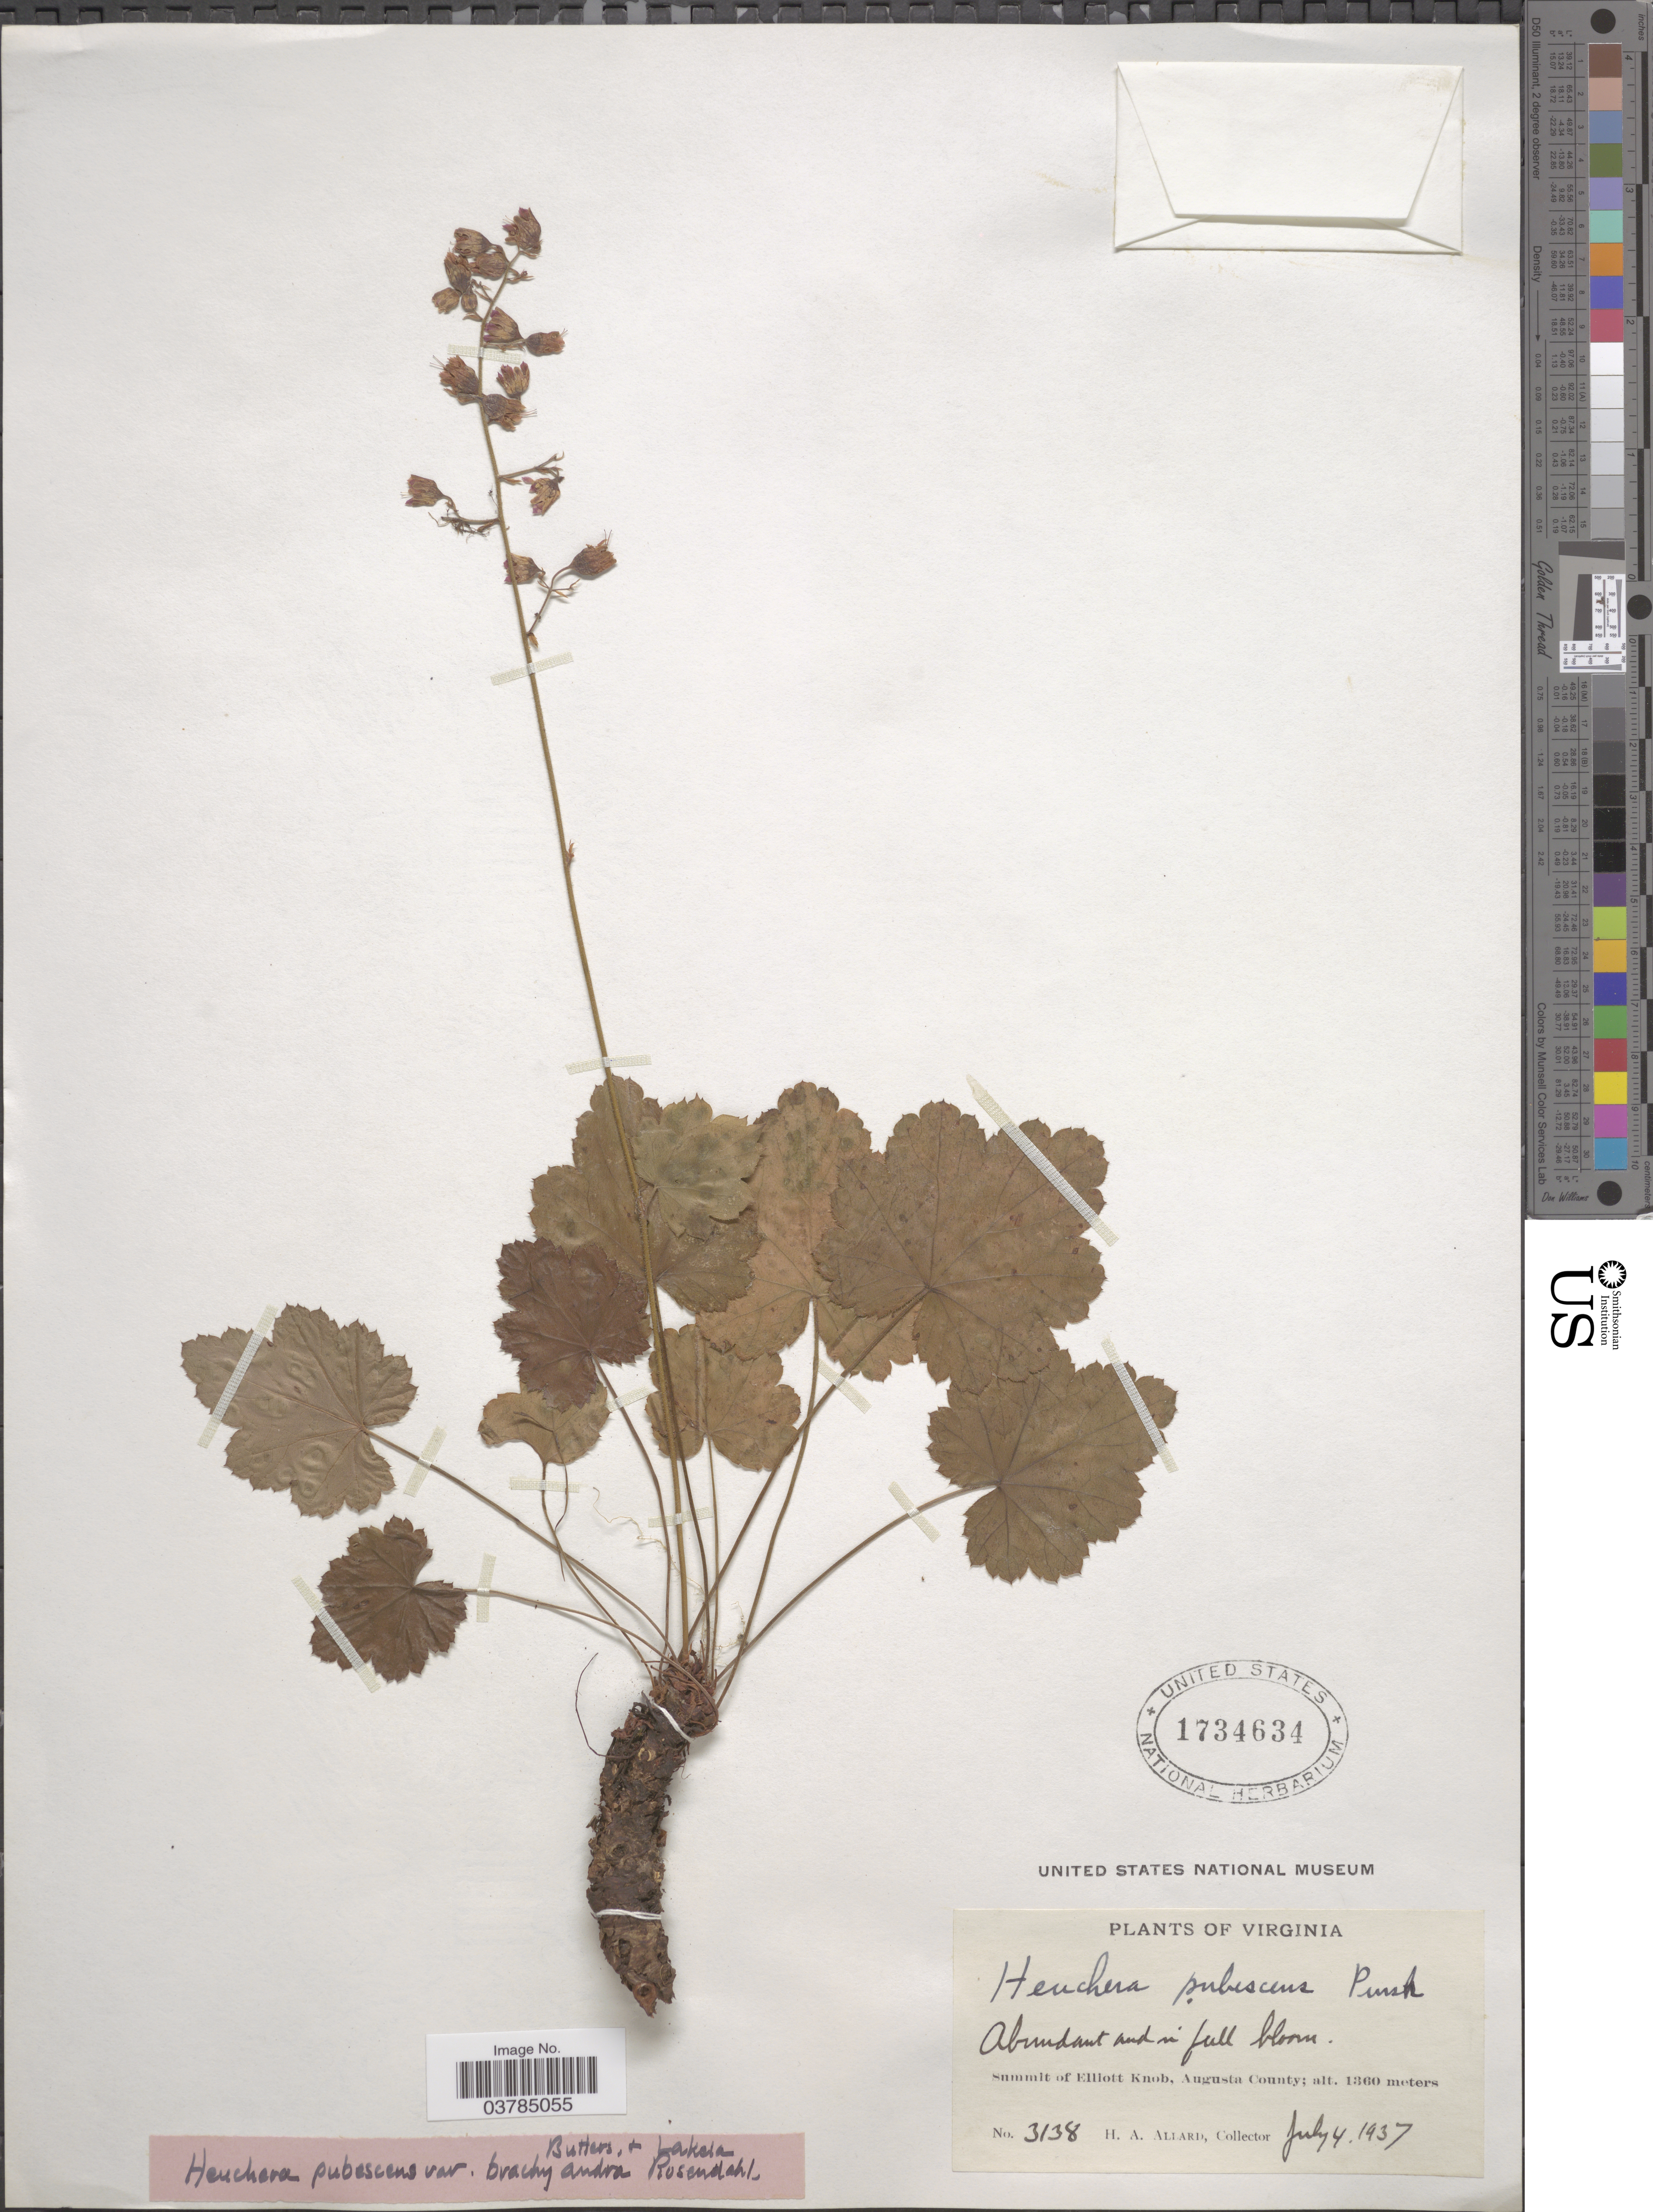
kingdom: Plantae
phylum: Tracheophyta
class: Magnoliopsida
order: Saxifragales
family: Saxifragaceae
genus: Heuchera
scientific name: Heuchera pubescens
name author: Pursh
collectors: H. A. Allard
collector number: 3138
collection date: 1937-07-04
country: United States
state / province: Virginia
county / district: Augusta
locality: Summit of Elliot Knob, Augusta County.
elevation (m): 1360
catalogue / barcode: US 1734634